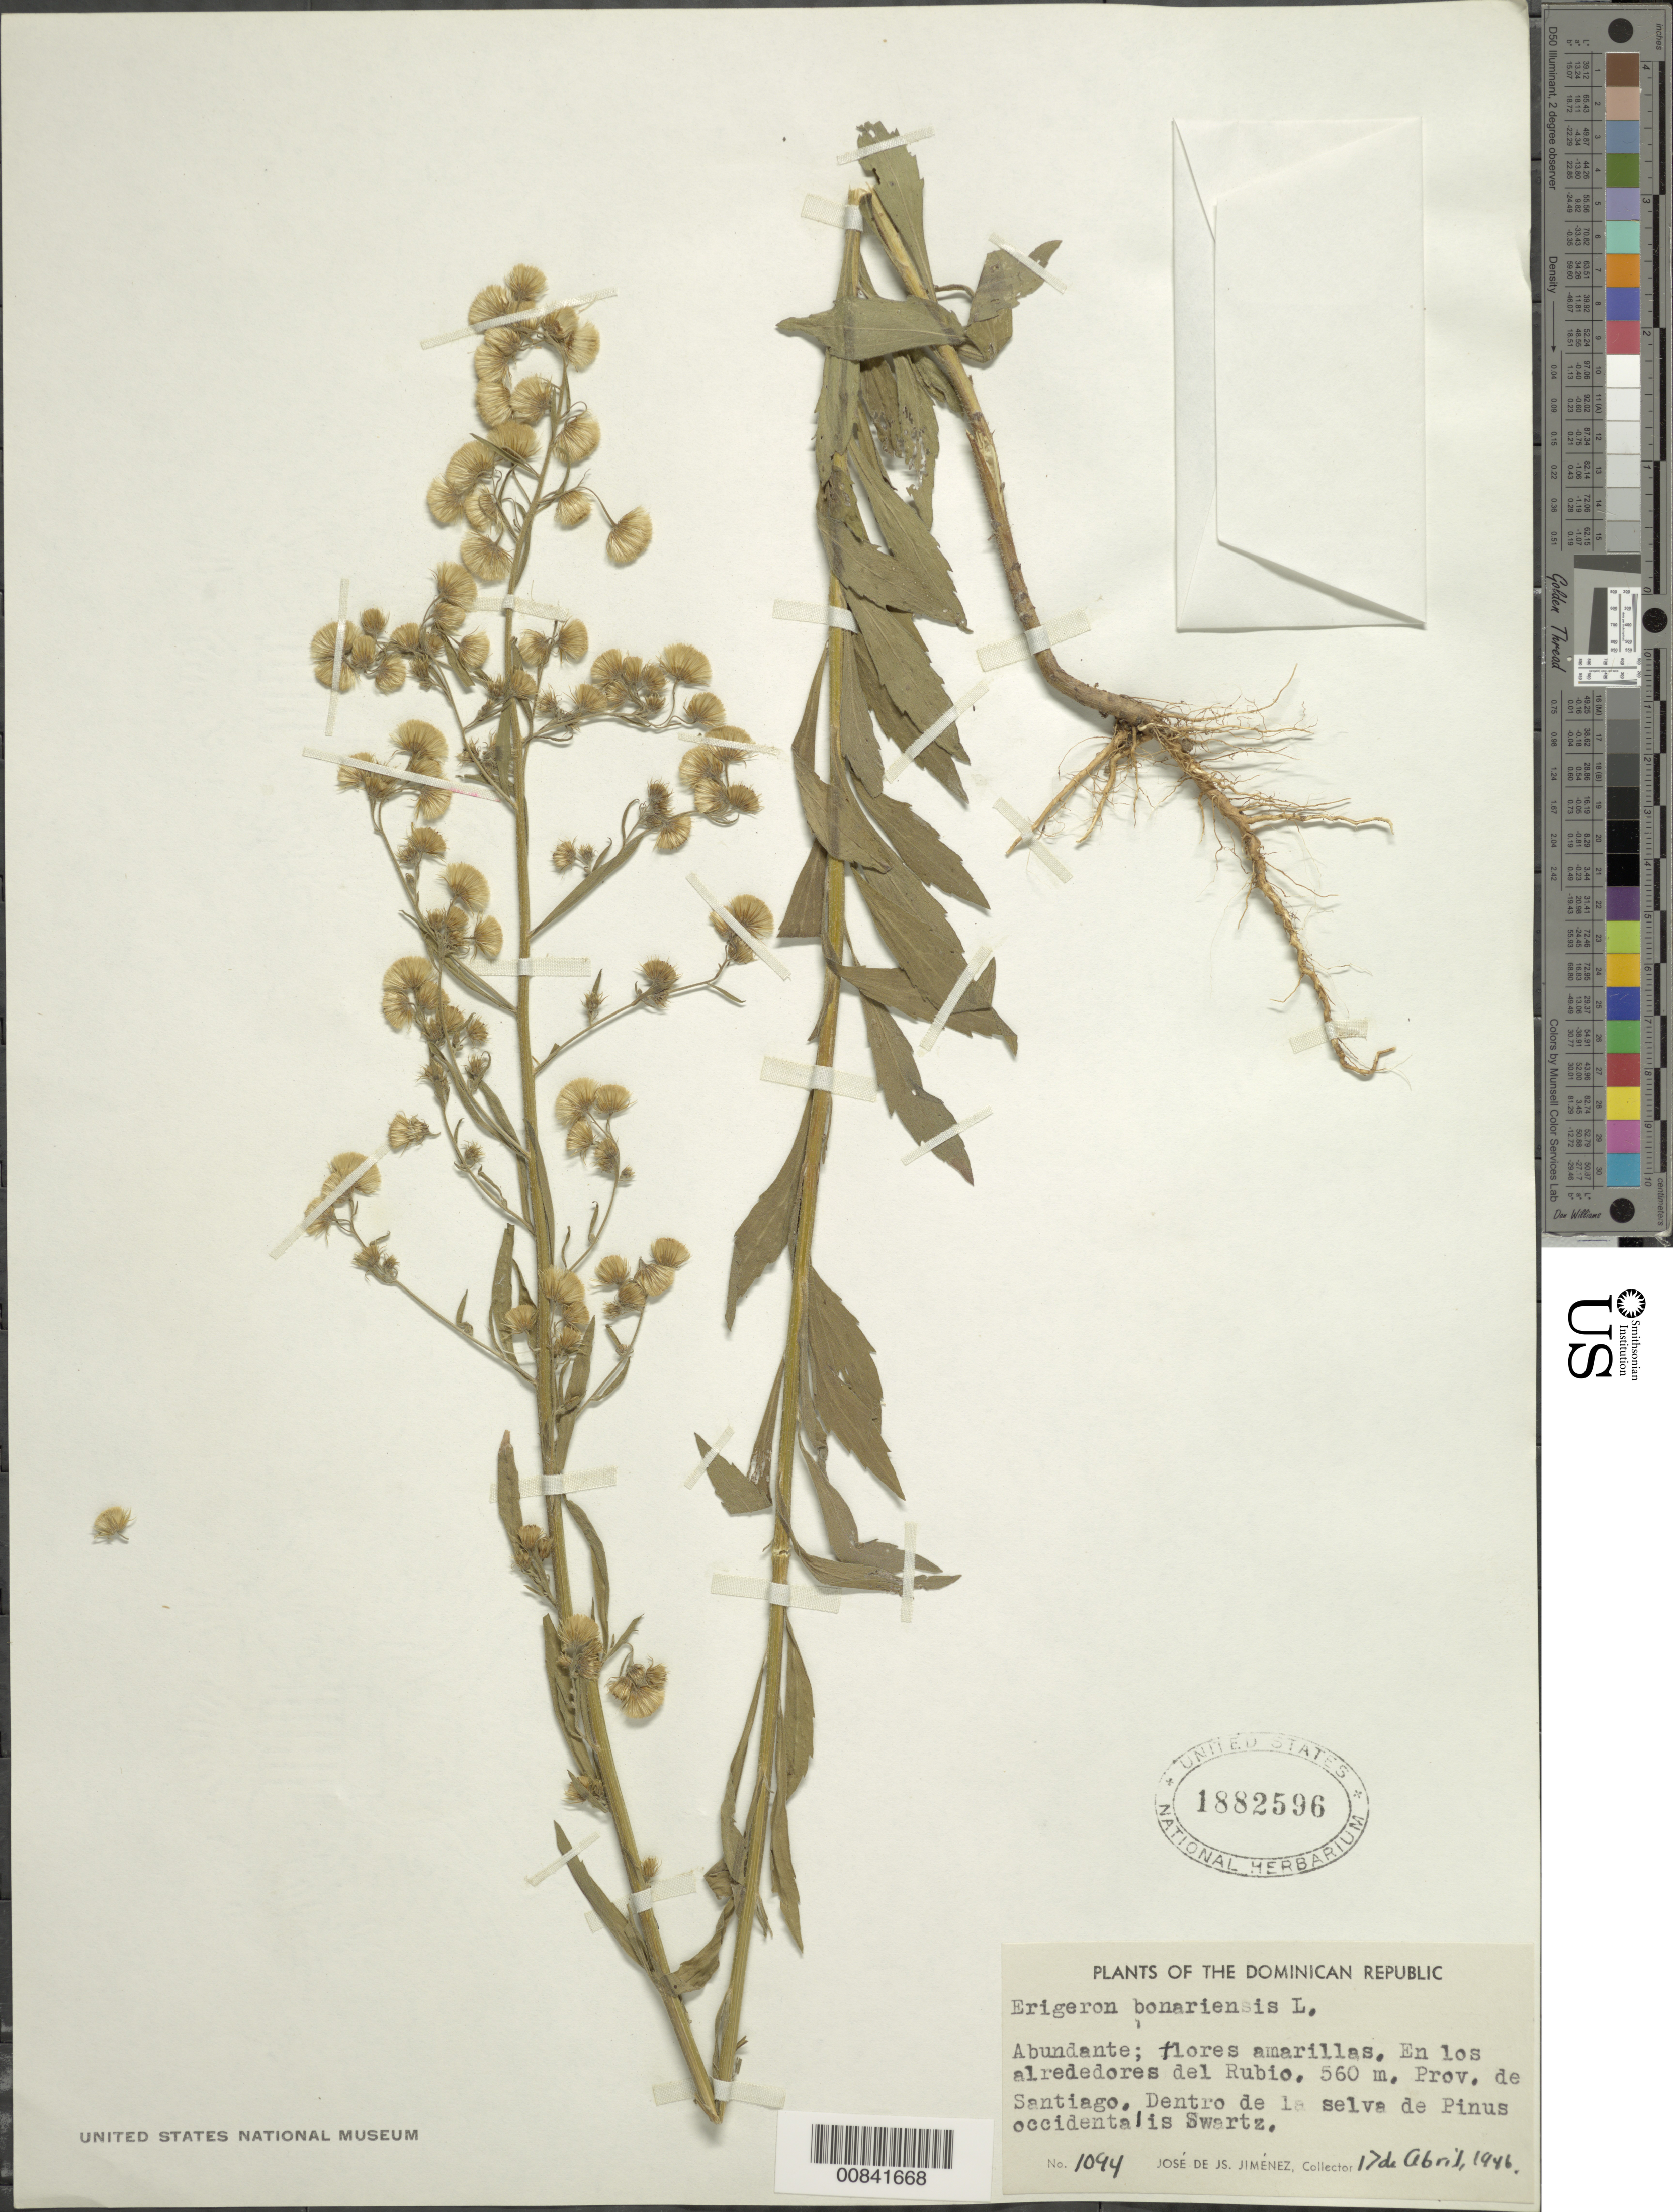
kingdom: Plantae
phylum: Tracheophyta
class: Magnoliopsida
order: Asterales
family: Asteraceae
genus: Conyza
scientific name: Conyza bonariensis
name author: (L.) Cronq.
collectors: J. J. Jiménez Almonte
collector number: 1094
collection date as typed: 17 Apr 1946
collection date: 1946-04-17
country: Dominican Republic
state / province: Santiago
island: Hispaniola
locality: En los alrededores del Rubio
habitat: Dentro de la selva de Pinus occidentalis Sw.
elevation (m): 560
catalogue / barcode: US 1882596